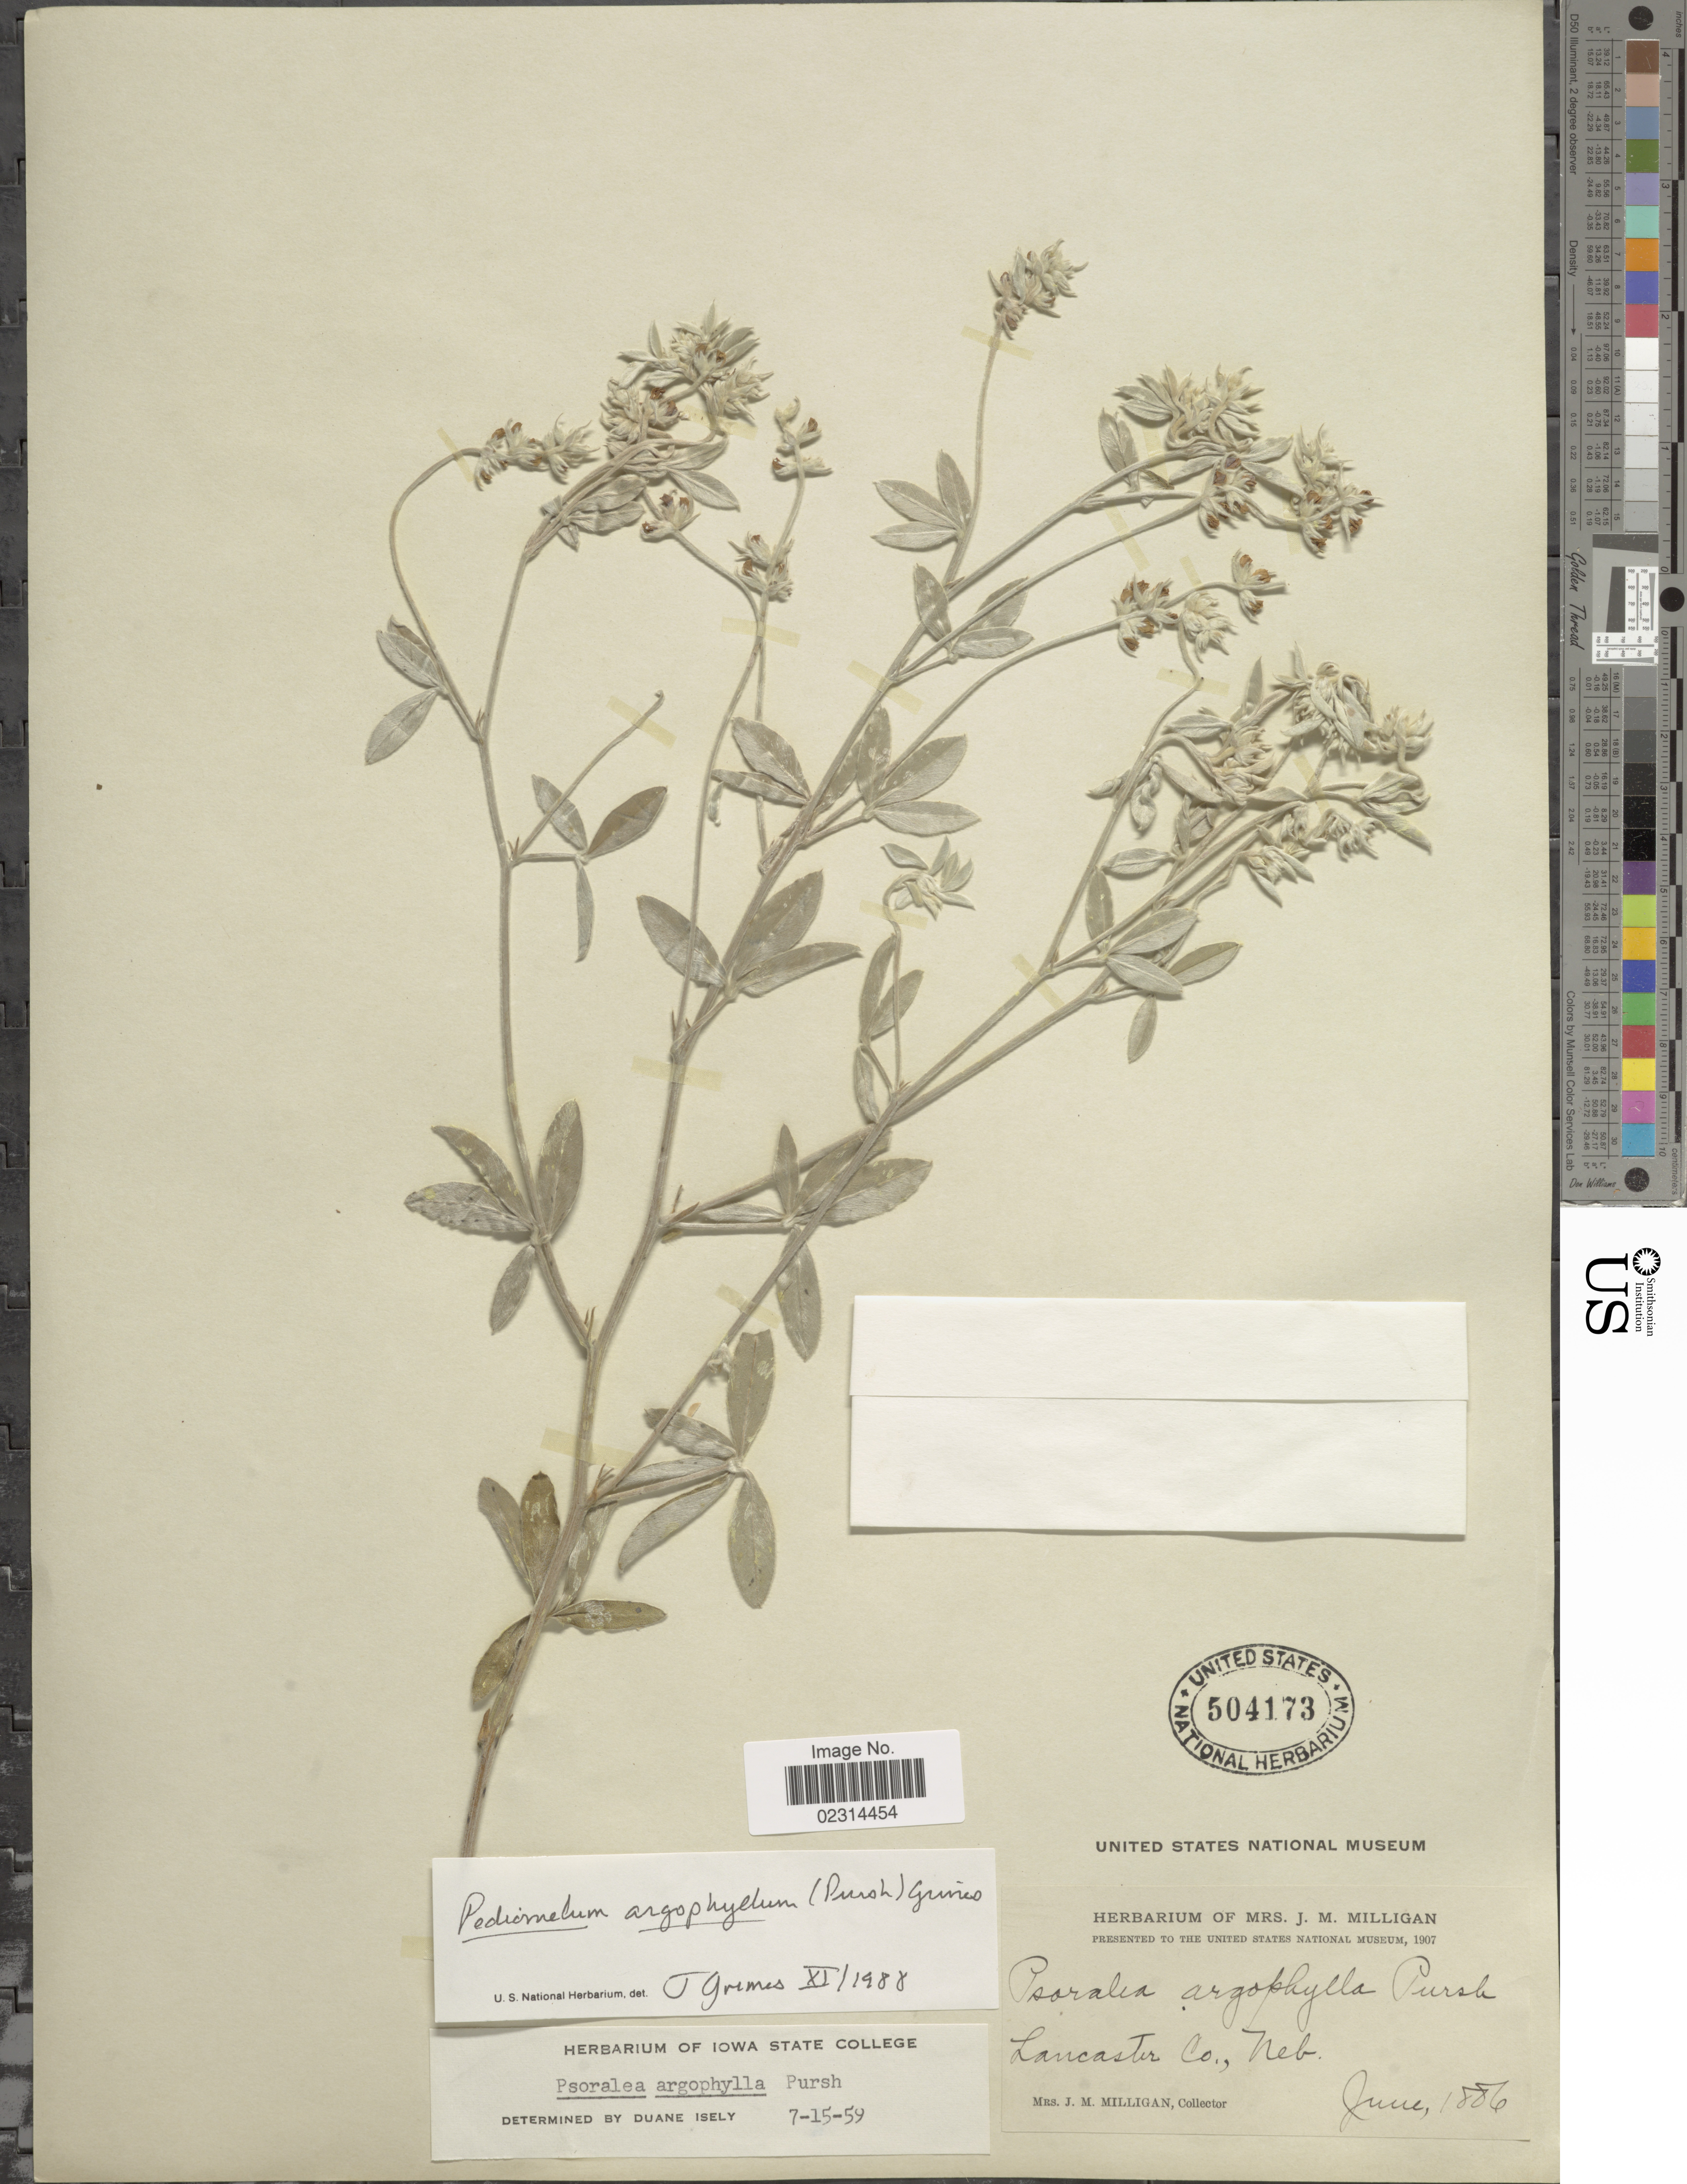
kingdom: Plantae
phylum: Tracheophyta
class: Magnoliopsida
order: Fabales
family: Fabaceae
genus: Pediomelum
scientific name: Pediomelum argophyllum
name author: (Pursh) J.W. Grimes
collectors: J. Milligan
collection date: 1886-06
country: United States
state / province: Nebraska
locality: Lancaster Co.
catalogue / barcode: US 504173